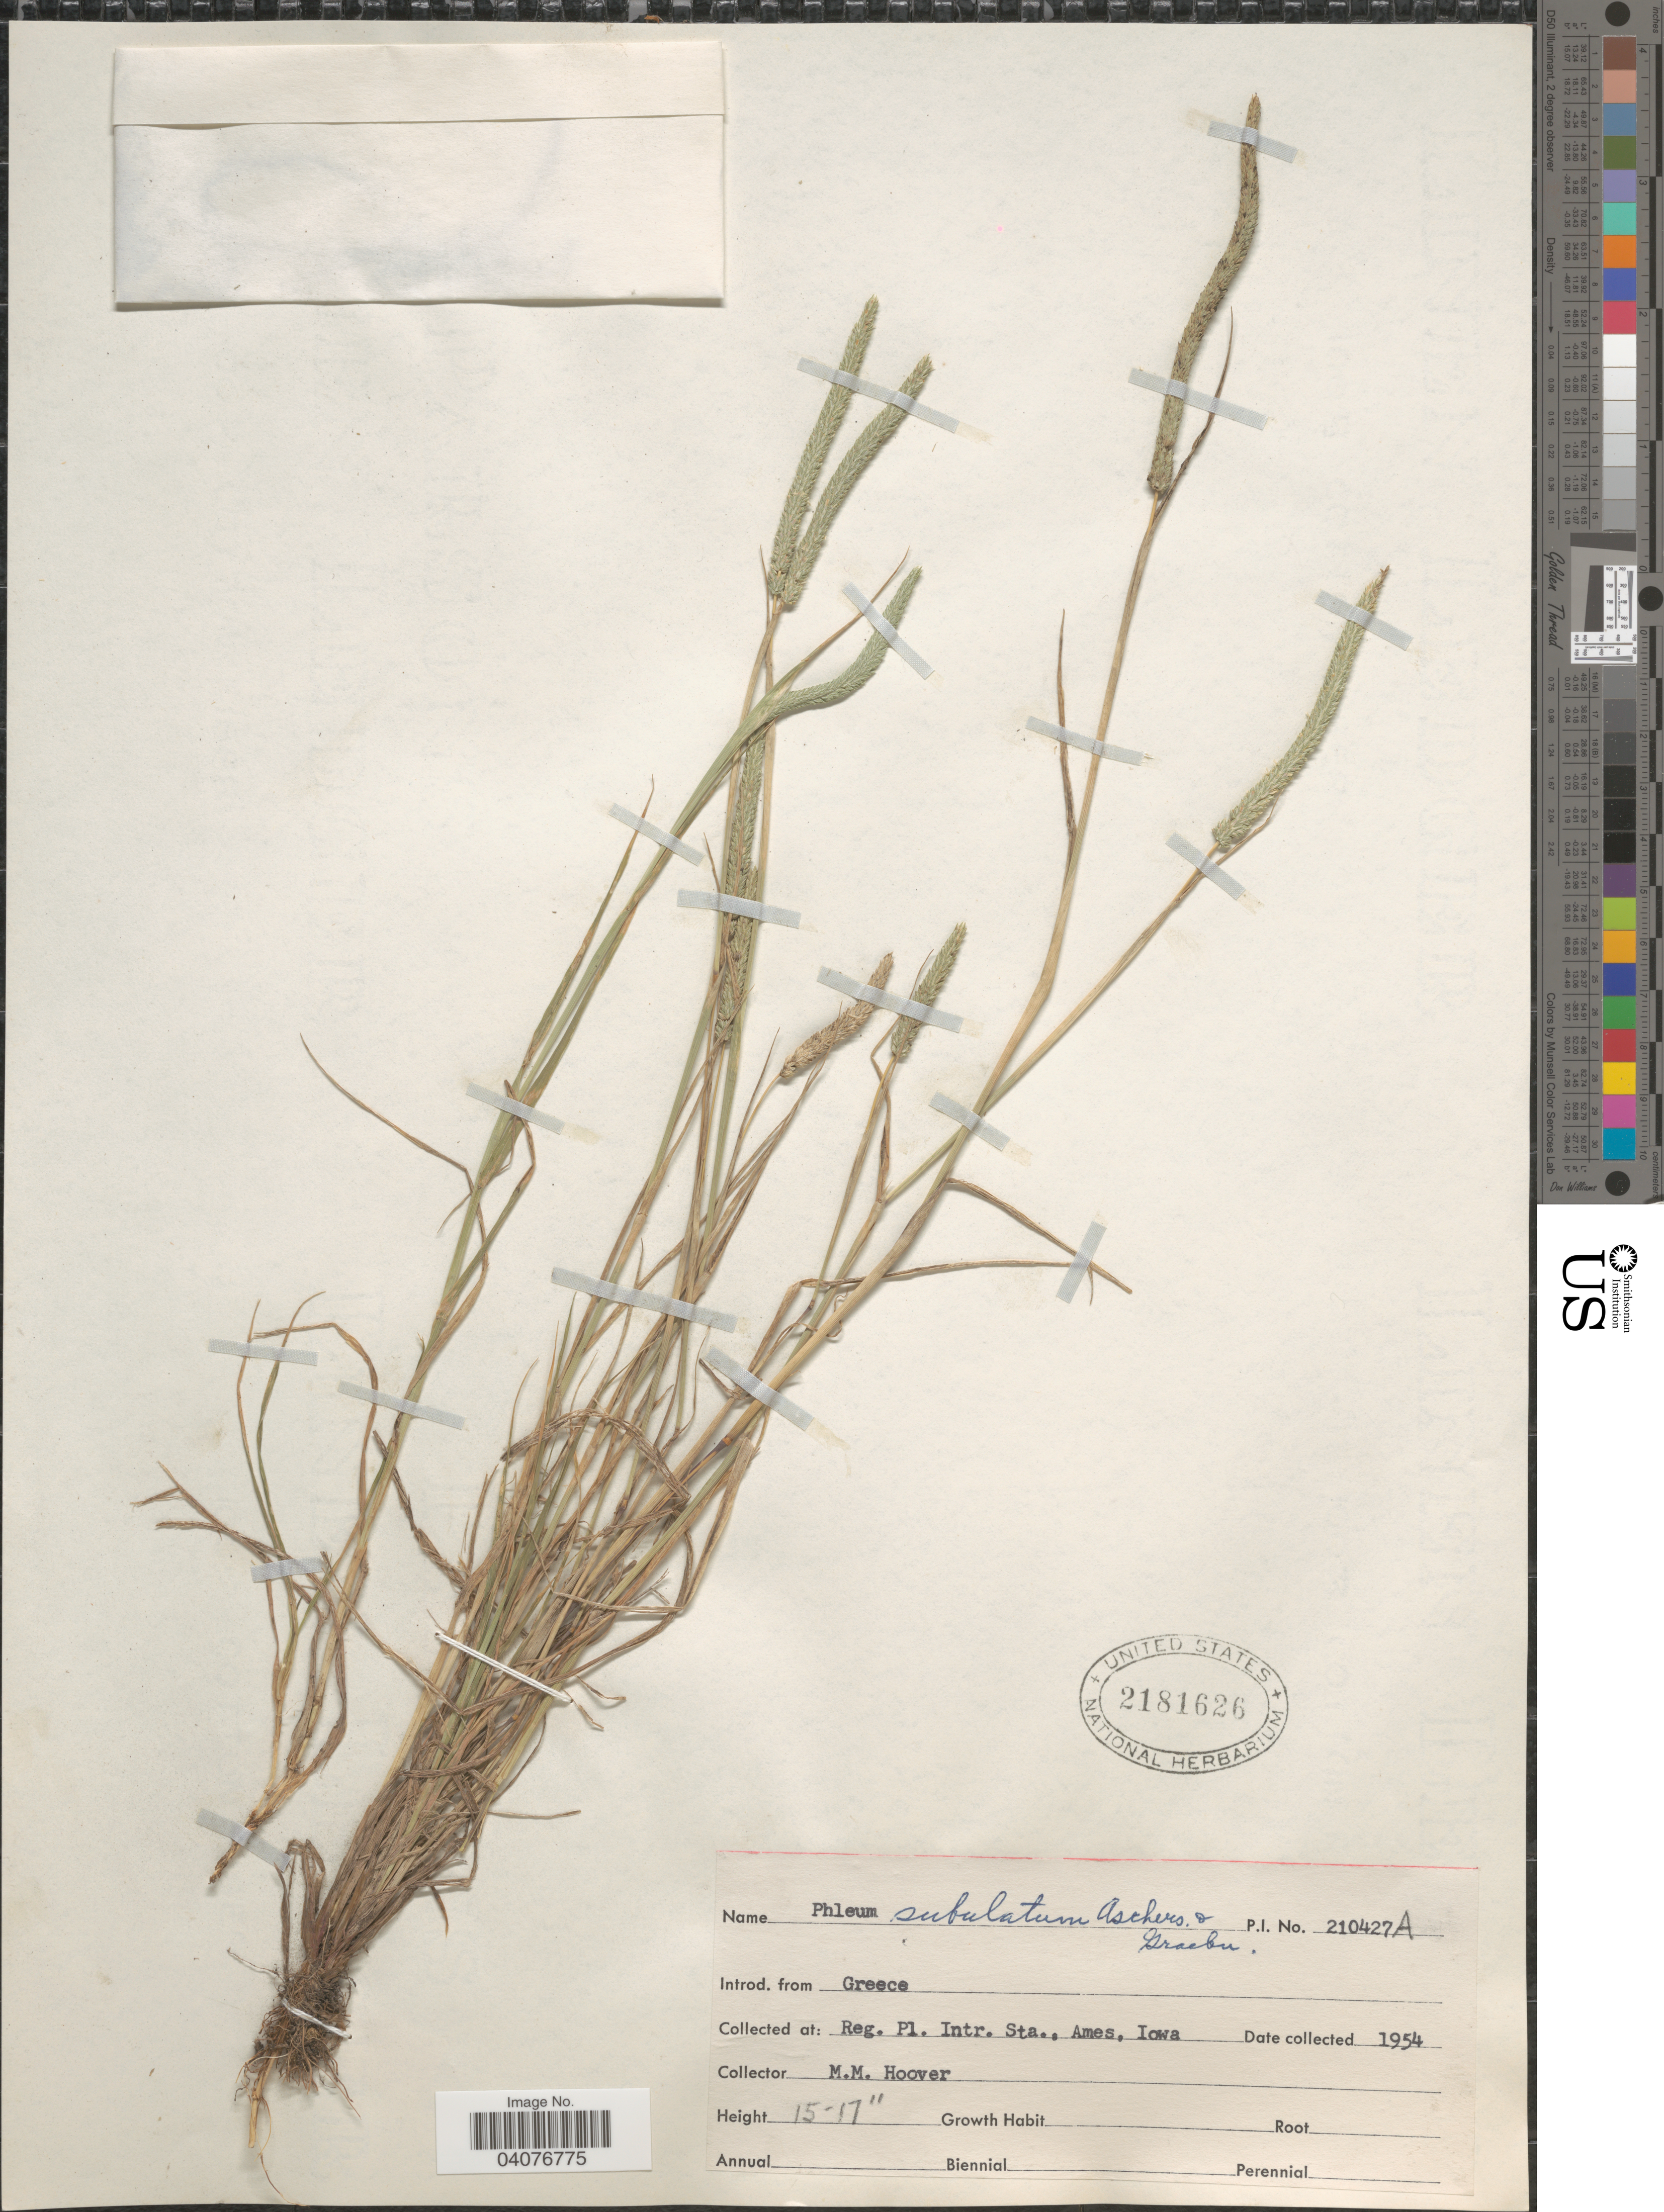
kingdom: Plantae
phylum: Tracheophyta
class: Liliopsida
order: Poales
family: Poaceae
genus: Phleum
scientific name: Phleum subulatum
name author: (Savi) Asch. & Graeb.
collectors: M. Hoover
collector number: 210427A?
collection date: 1954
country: United States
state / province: Iowa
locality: Reg. Pl. Intr. Sta., Ames.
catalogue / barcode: US 2181626